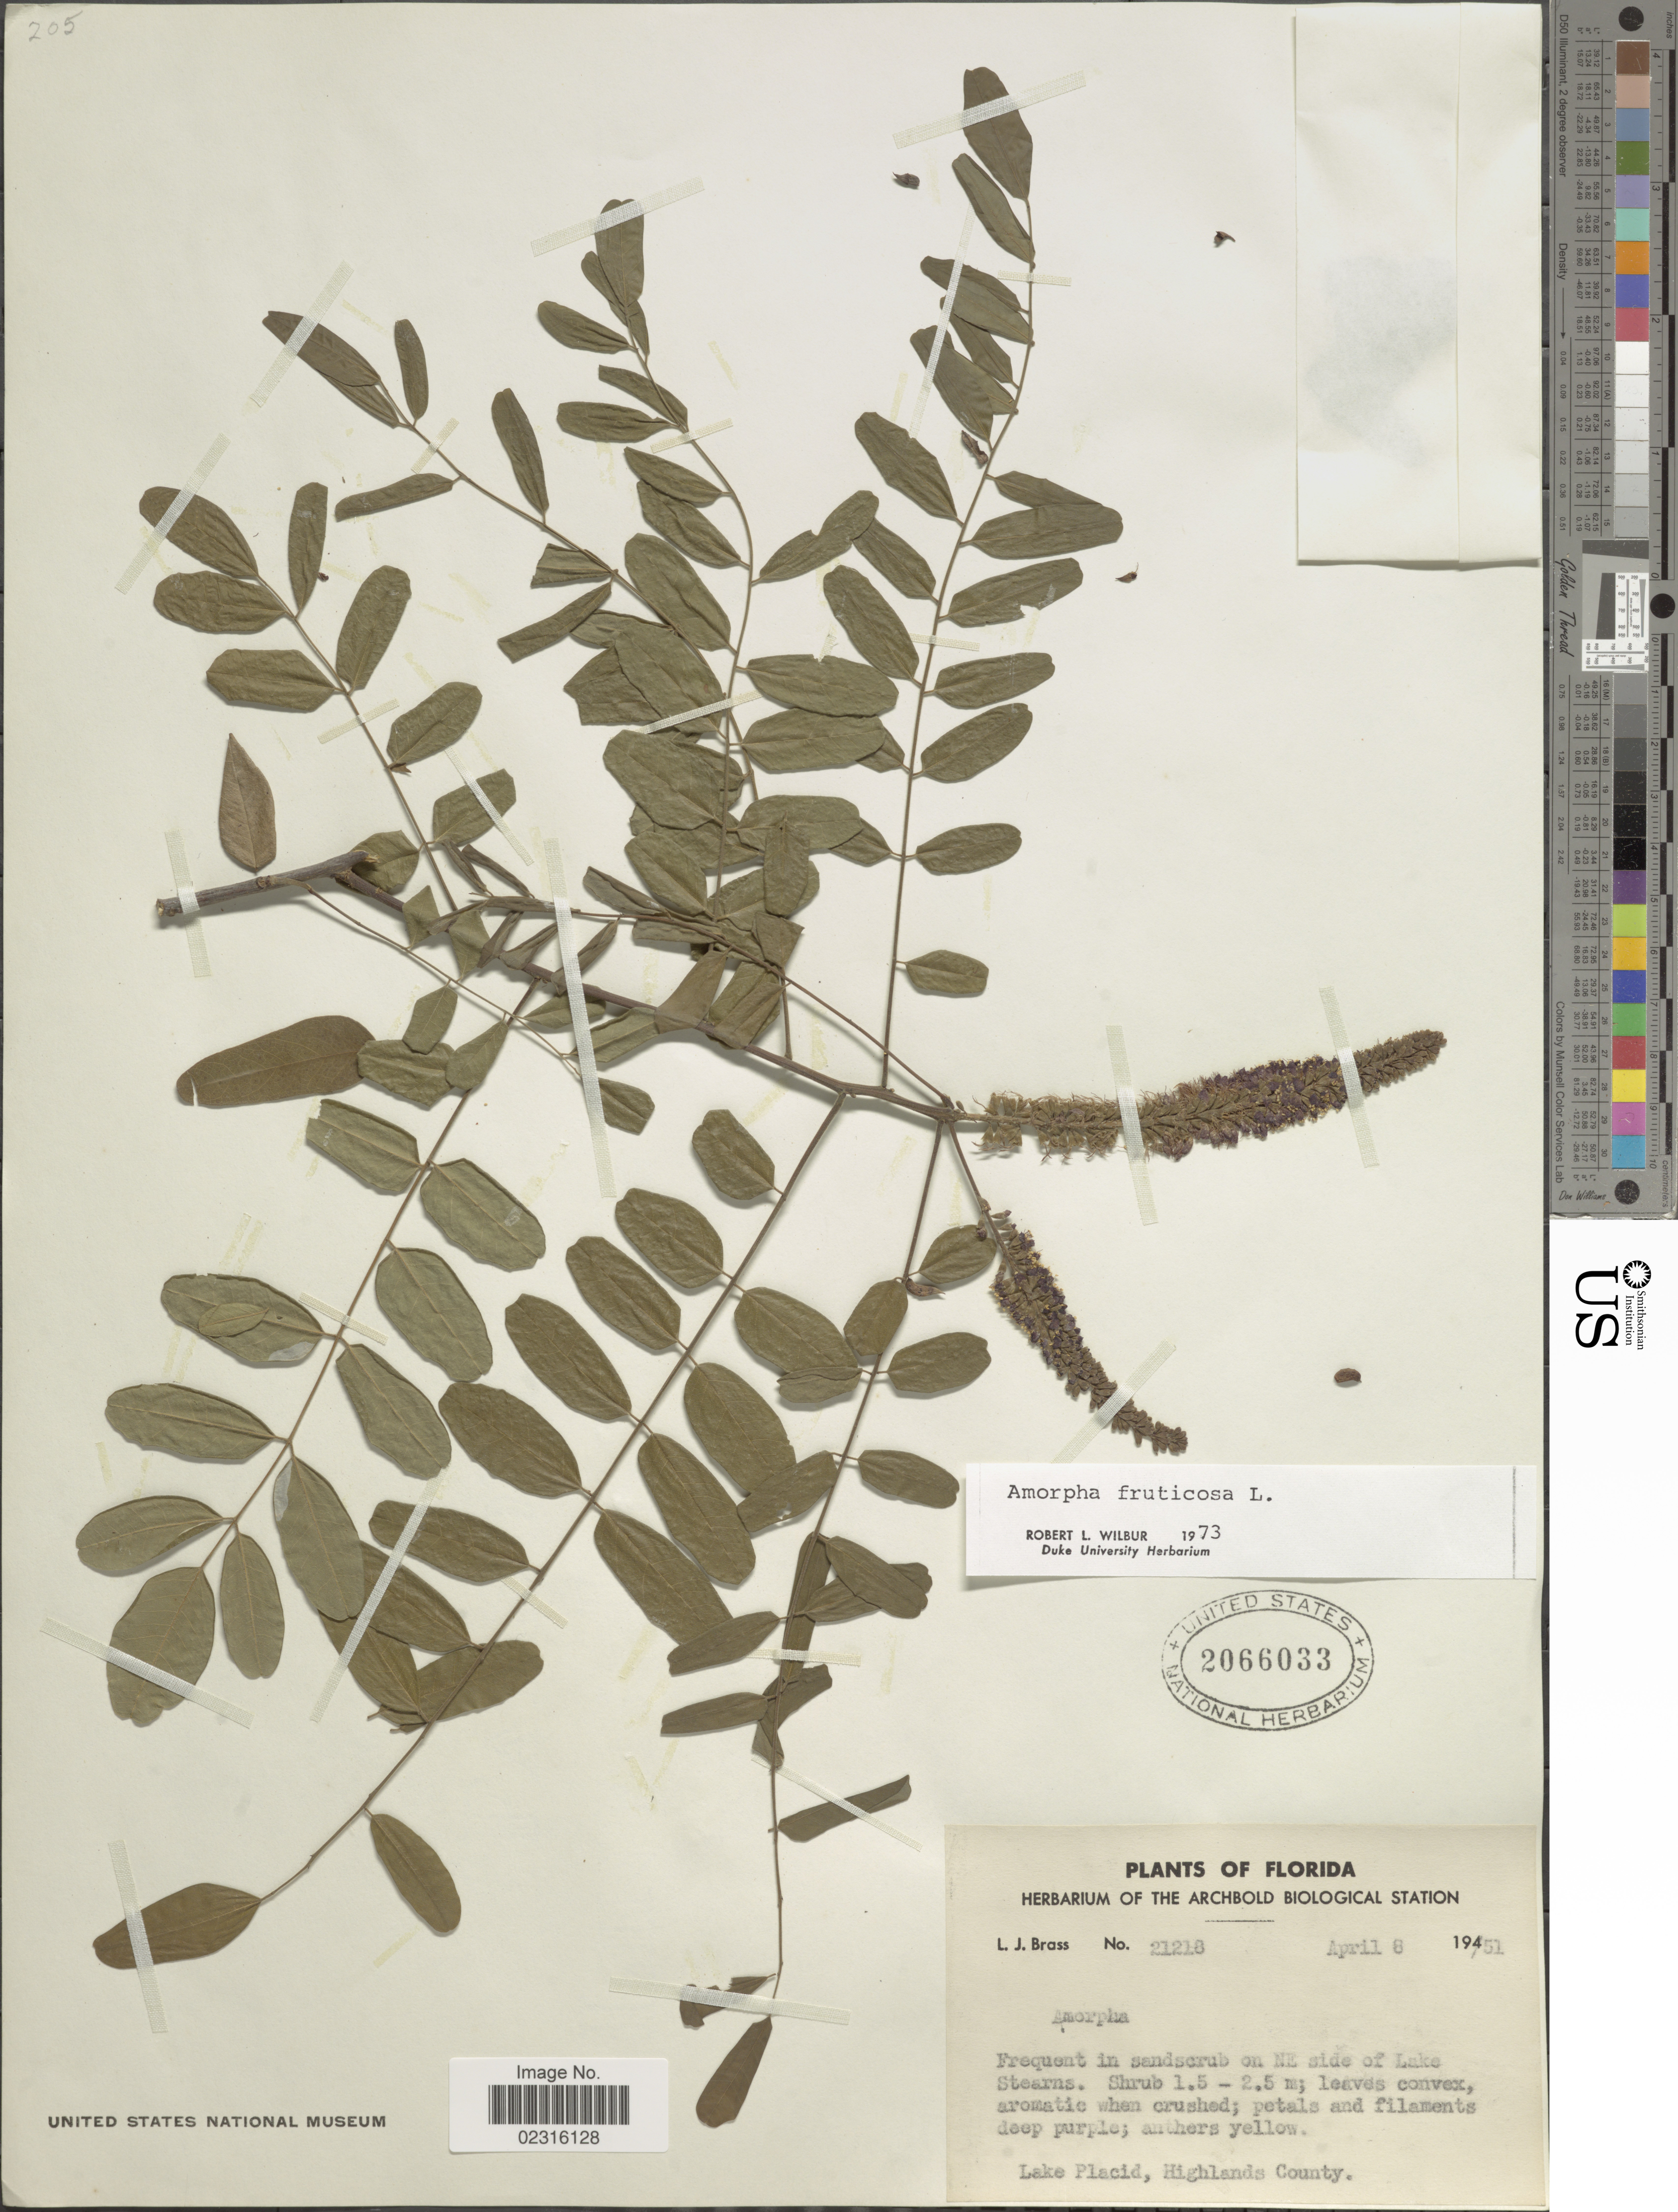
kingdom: Plantae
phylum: Tracheophyta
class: Magnoliopsida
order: Fabales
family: Fabaceae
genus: Amorpha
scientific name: Amorpha fruticosa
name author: L.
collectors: L. J. Brass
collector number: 21218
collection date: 1951-04-08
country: United States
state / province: Florida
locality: NE side of Lake Stearns, Lake Placid, Highlands County.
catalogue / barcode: US 2066033